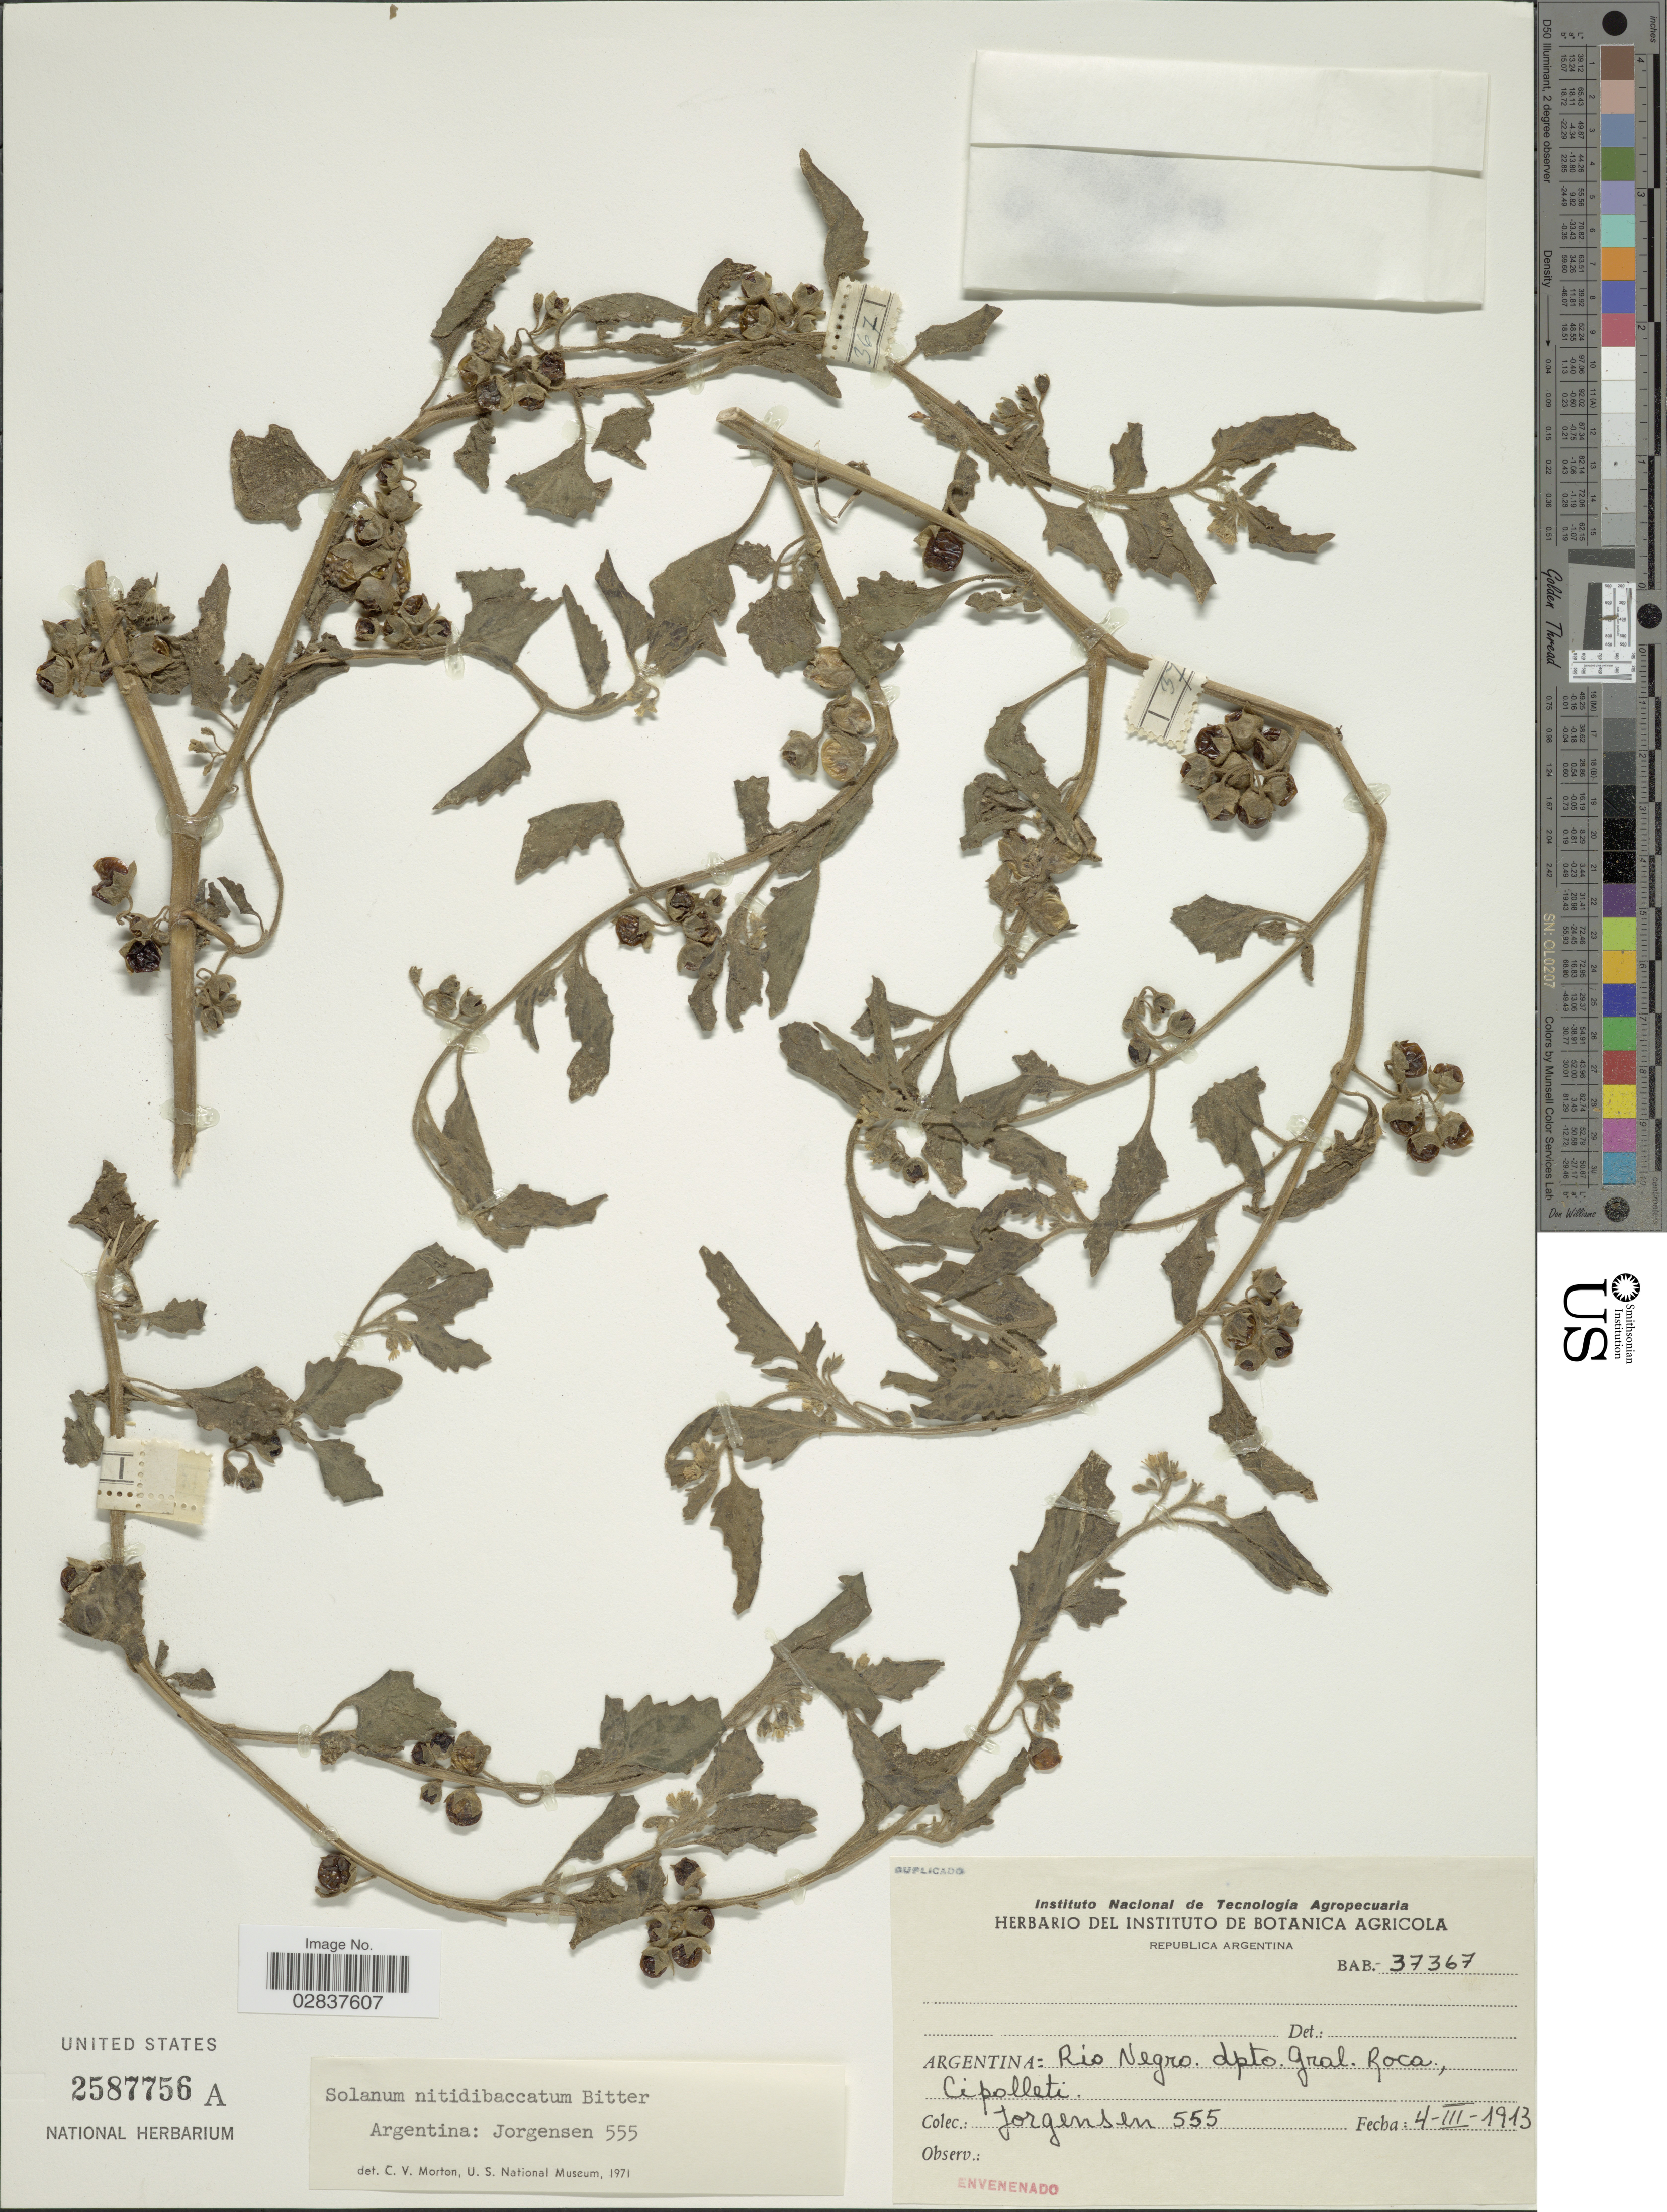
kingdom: Plantae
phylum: Tracheophyta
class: Magnoliopsida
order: Solanales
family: Solanaceae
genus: Solanum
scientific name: Solanum nitidibaccatum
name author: Bitter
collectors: Jorgensen, --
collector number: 555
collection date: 1913-03-04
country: Argentina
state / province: Rio Negro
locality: Dpto. Gral Roca, Cipolleti.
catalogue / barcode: US 2587756A